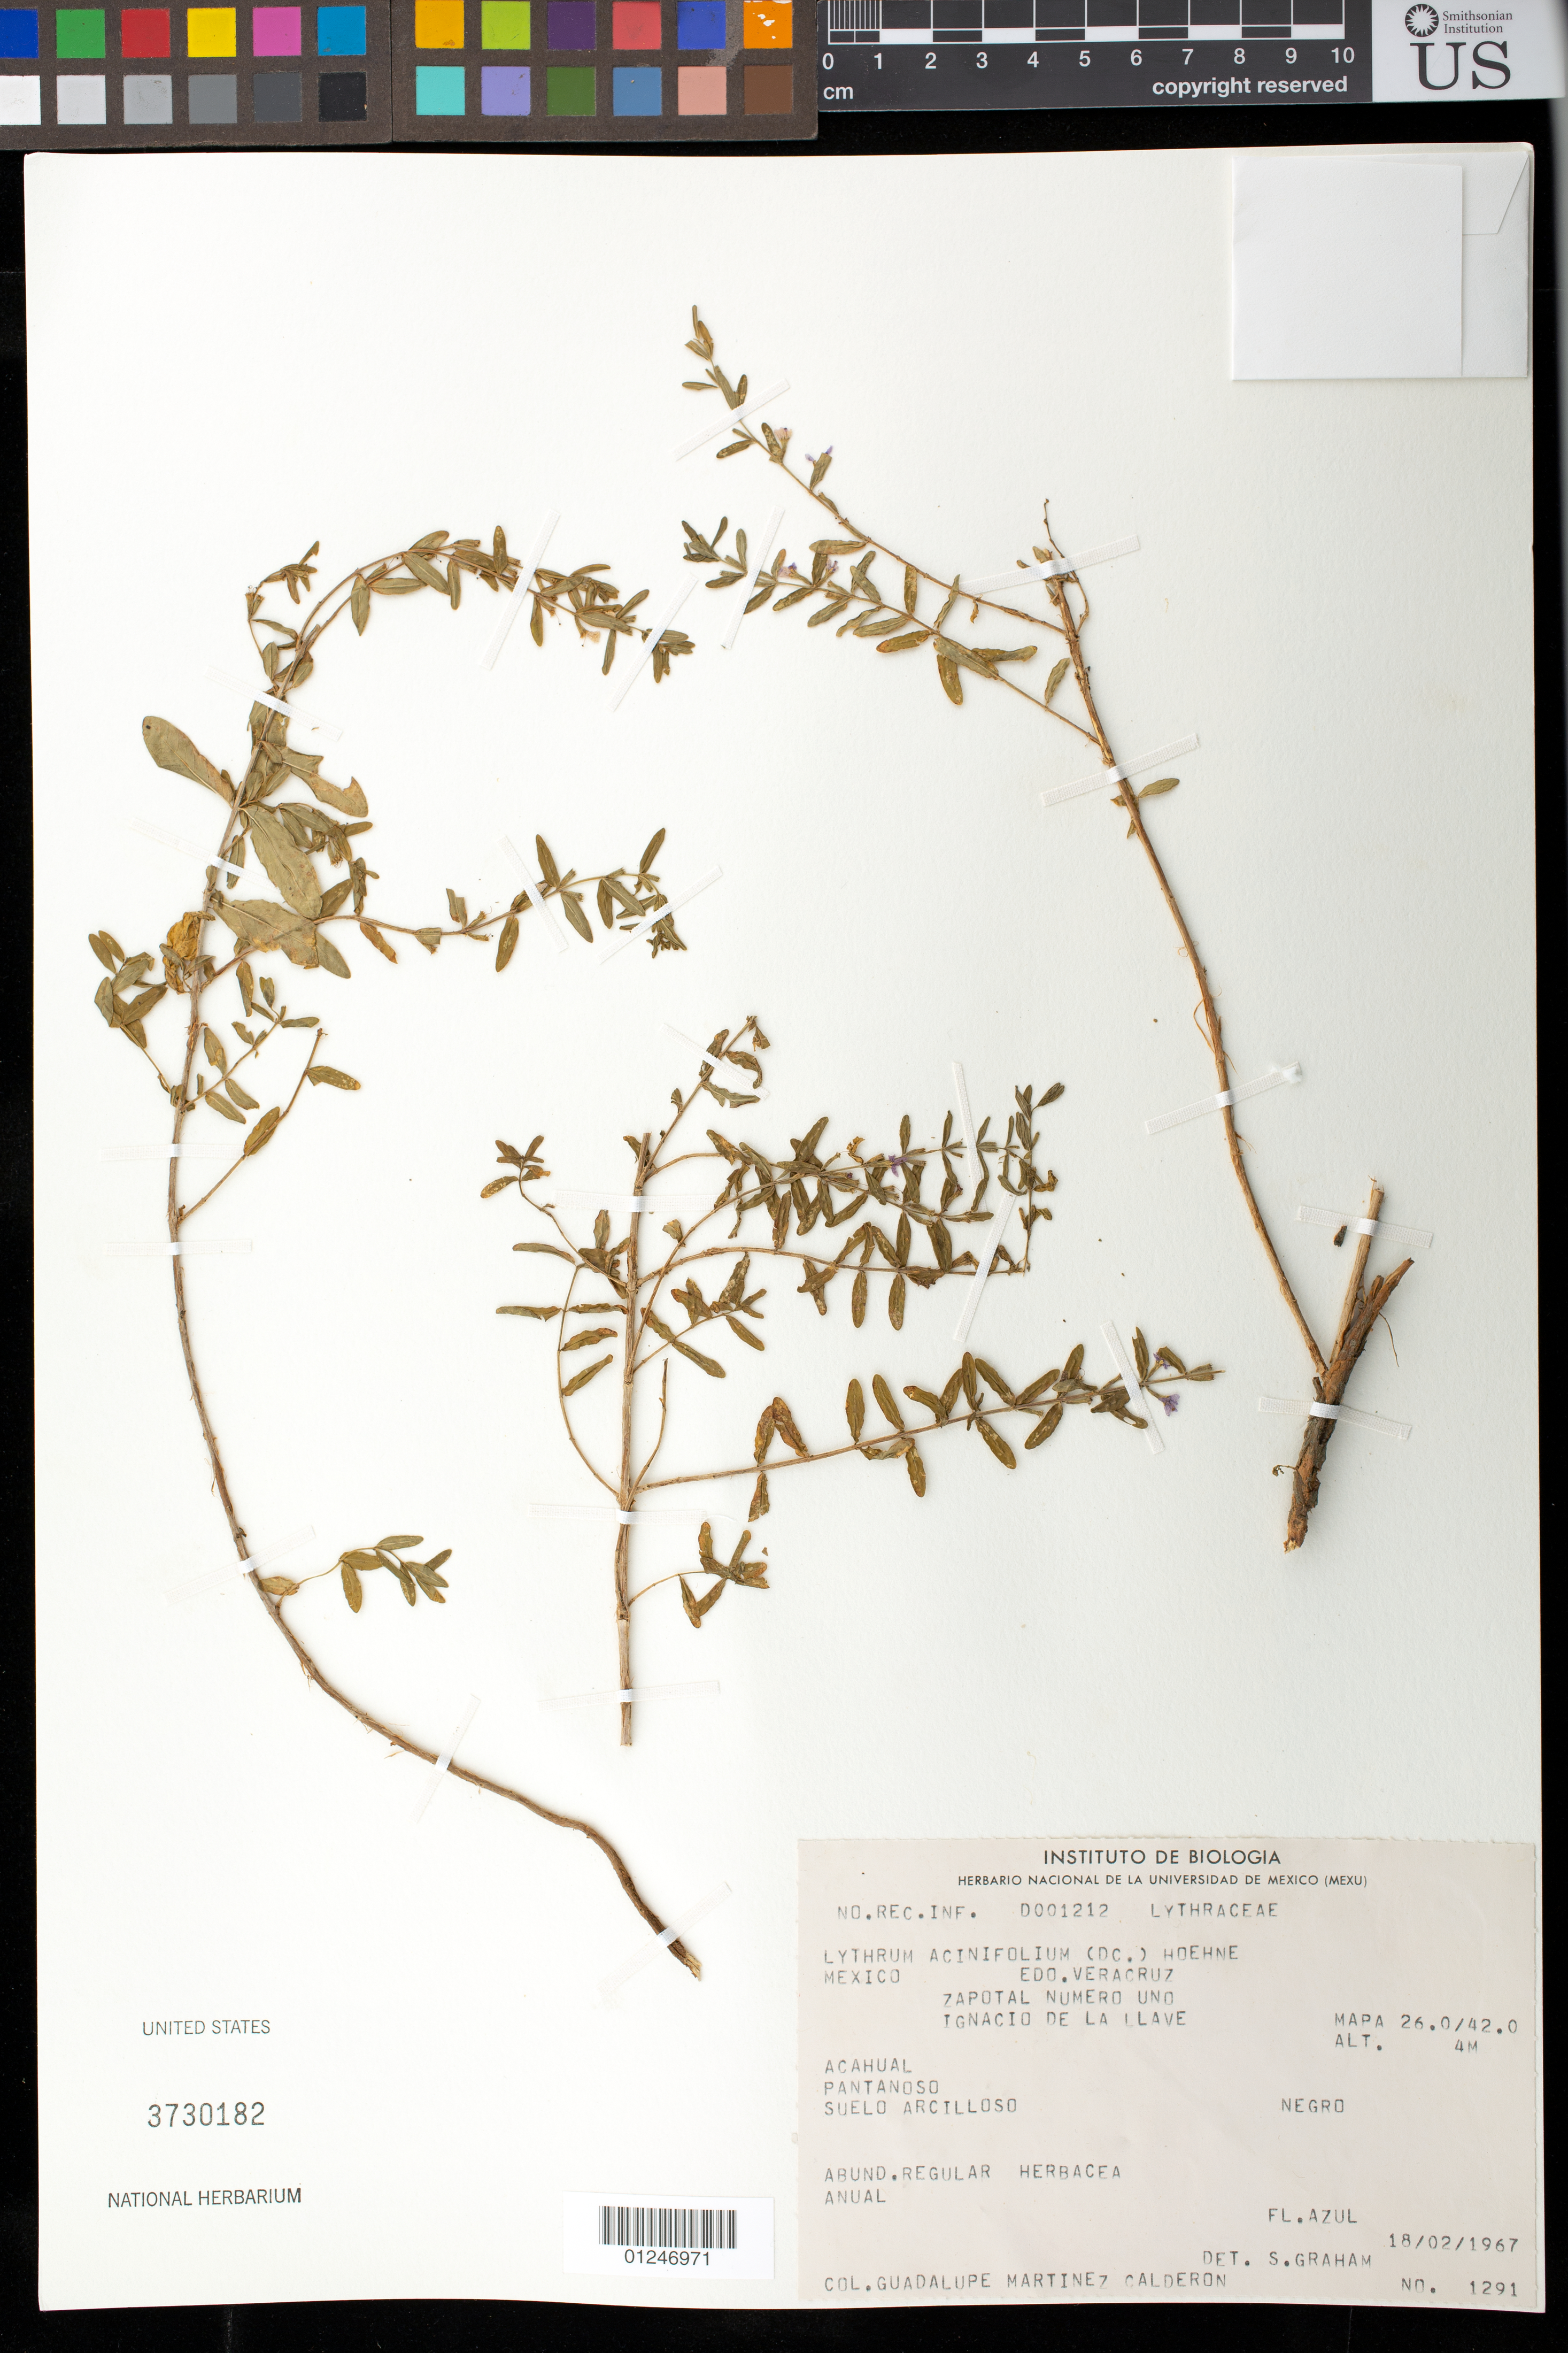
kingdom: Plantae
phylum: Tracheophyta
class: Magnoliopsida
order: Myrtales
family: Lythraceae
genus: Lythrum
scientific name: Lythrum acinifolium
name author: Sessé & Moc. ex Koehne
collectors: G. Martínez Calderón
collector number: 1291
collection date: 1967-02-18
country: Mexico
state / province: Veracruz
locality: ZAPOTAL NUMERO UNO. IGNACIO DE LA LLAVE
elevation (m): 4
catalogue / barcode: US 3730182